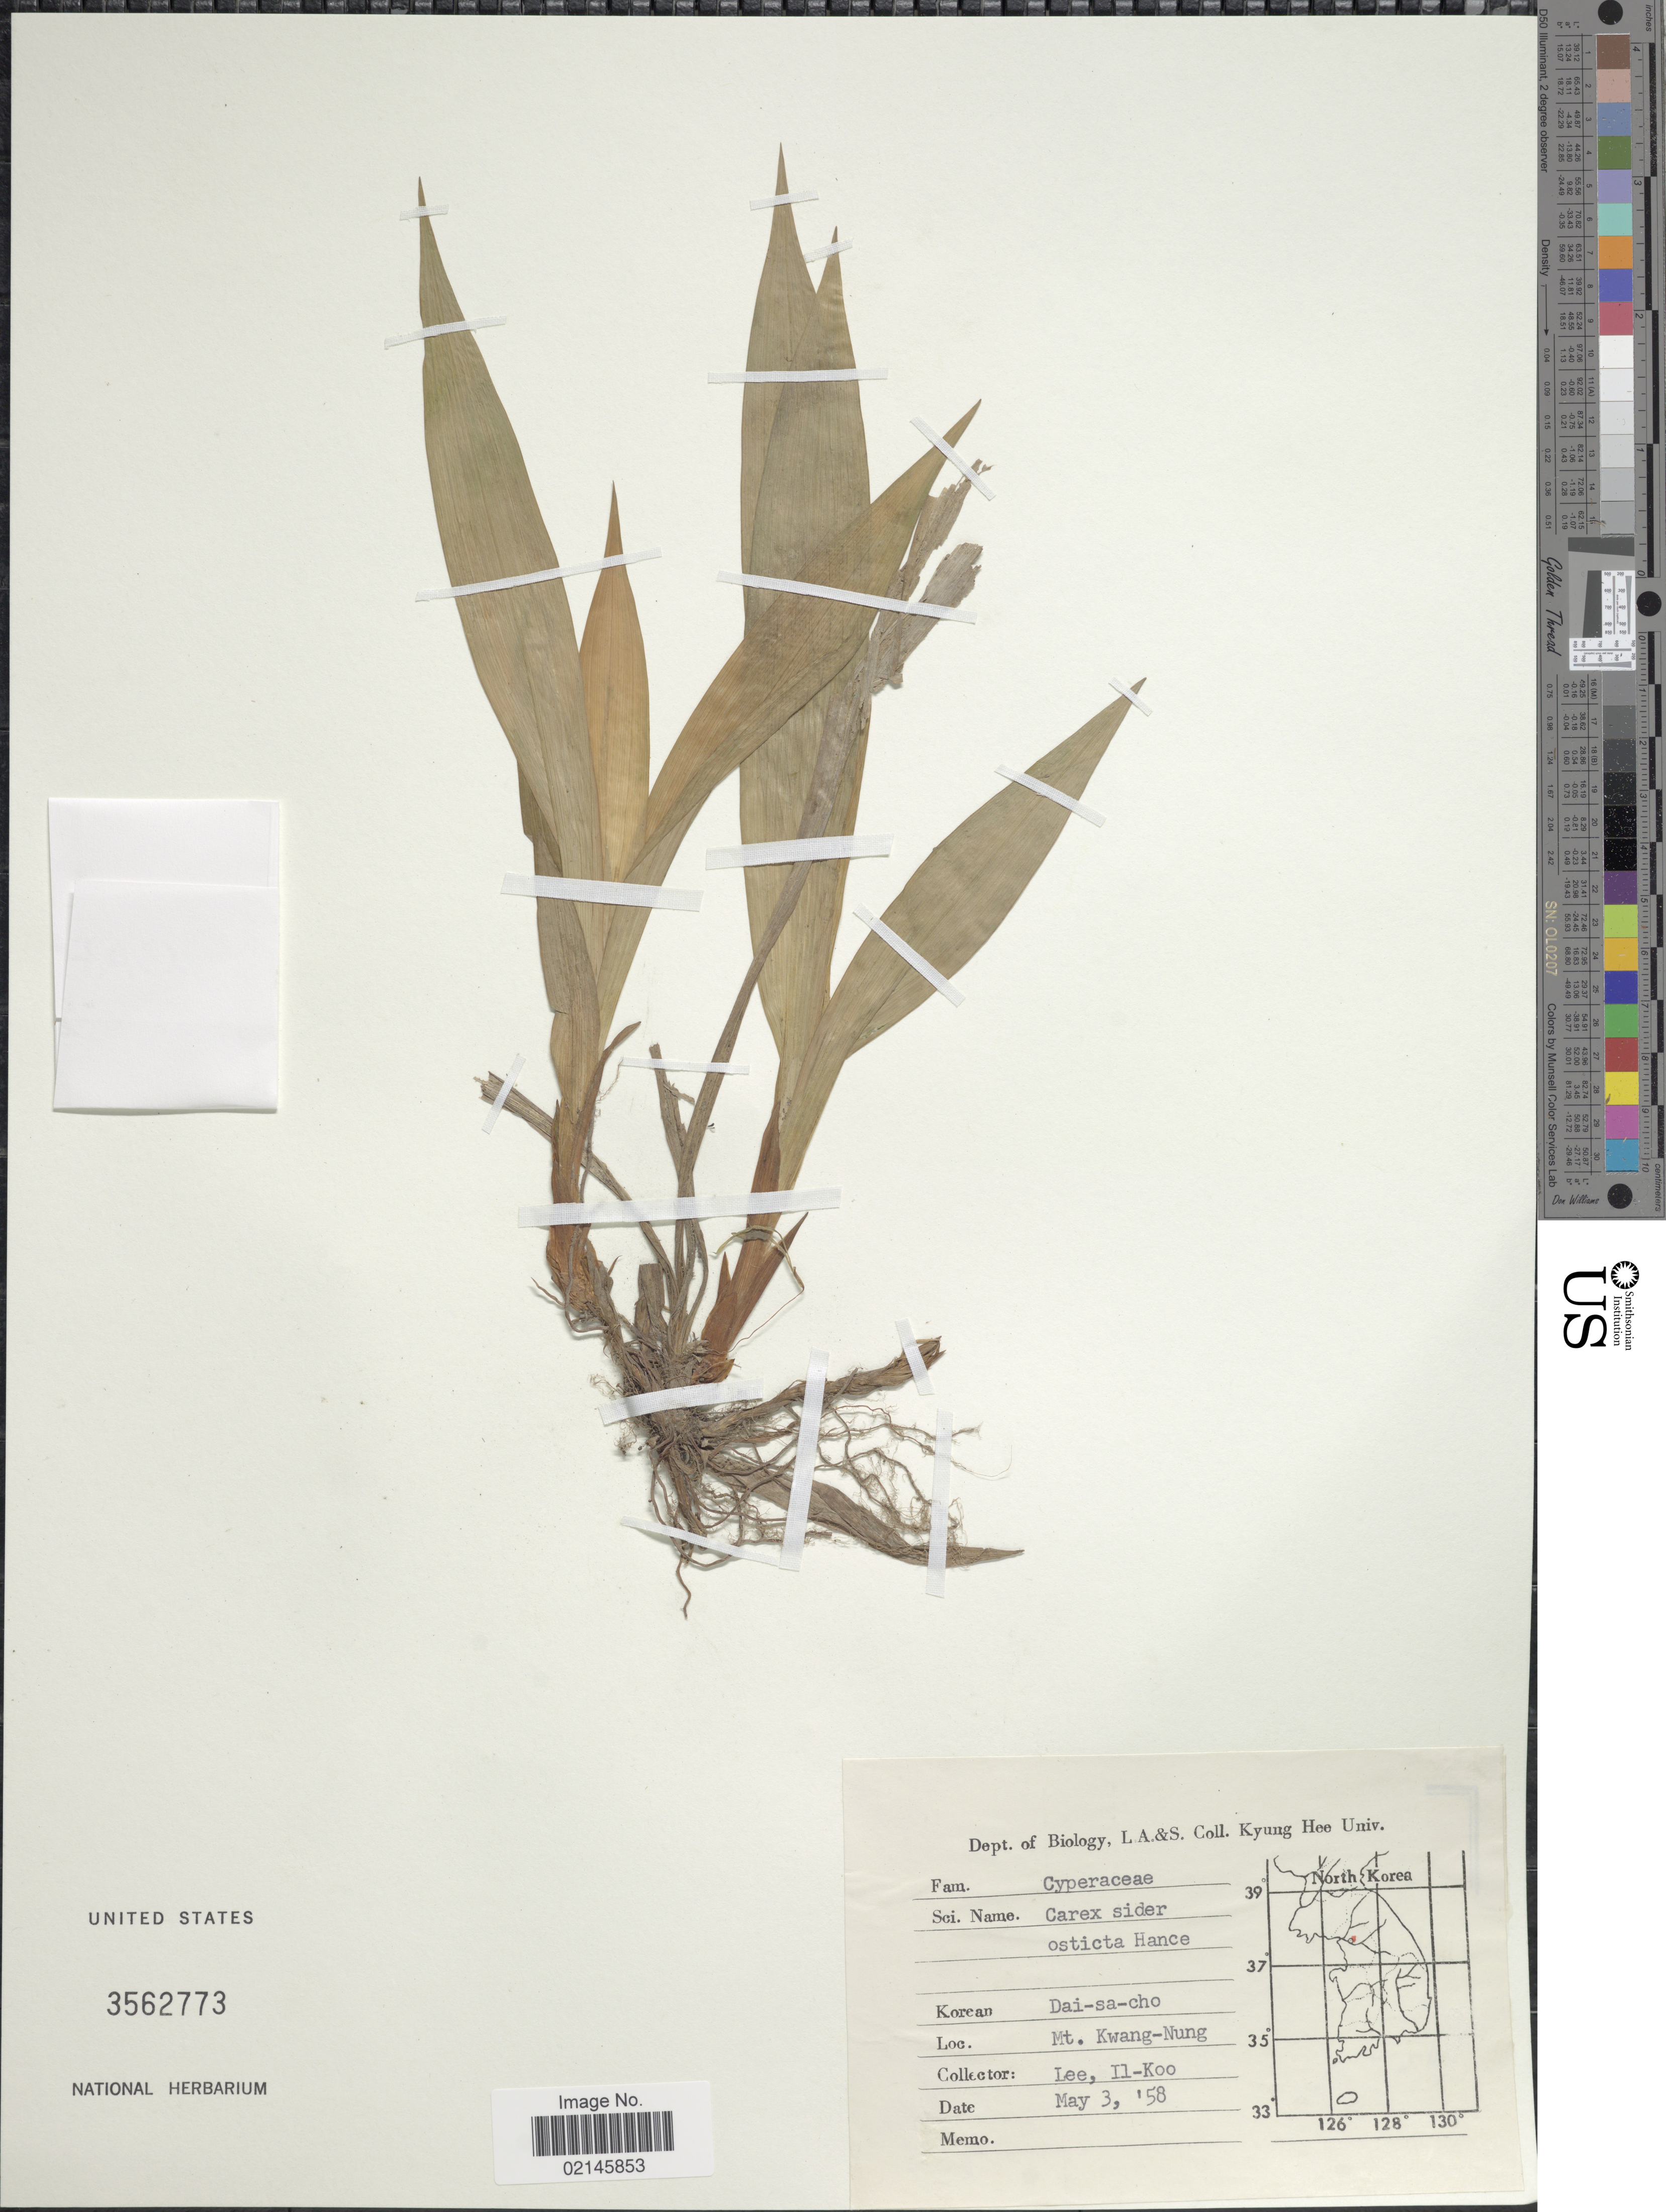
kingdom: Plantae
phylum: Tracheophyta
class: Liliopsida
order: Poales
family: Cyperaceae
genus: Carex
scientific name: Carex siderosticta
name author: Hance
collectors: Il-Ko Lee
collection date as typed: Transcribed d/m/y: 3/5/58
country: South Korea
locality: Mt. Kwang-Nung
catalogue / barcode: US 3562773